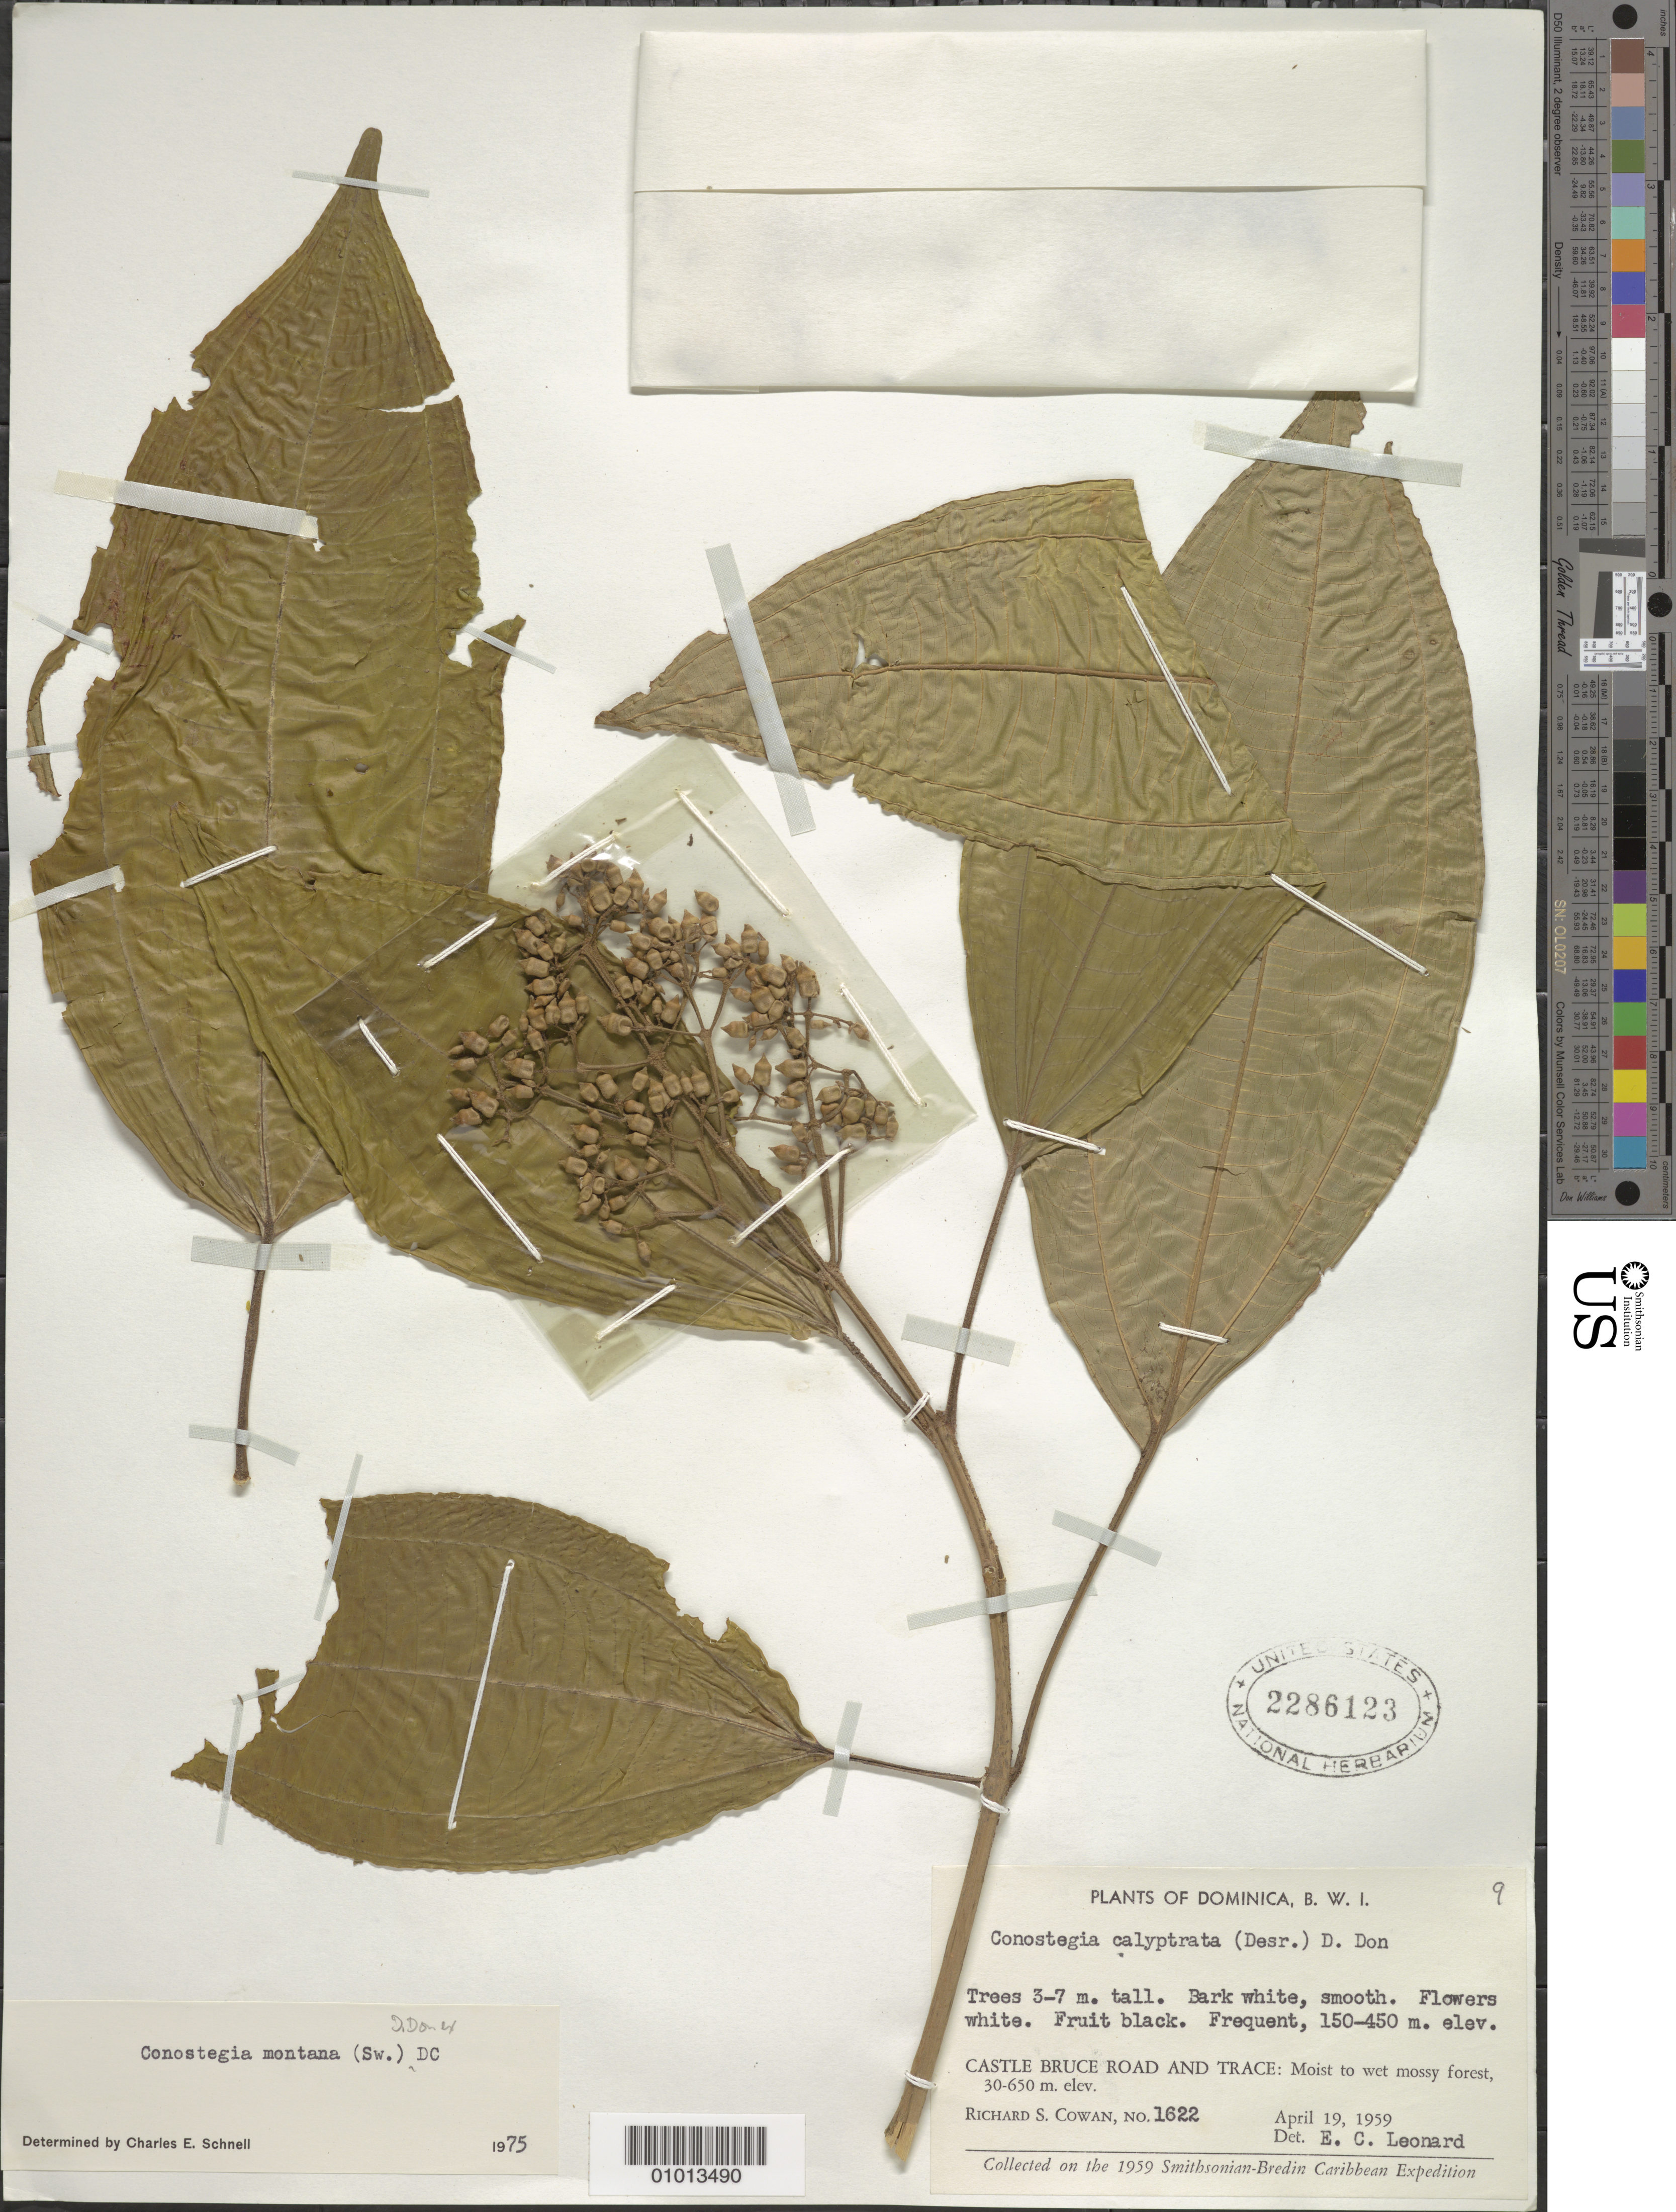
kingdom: Plantae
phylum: Tracheophyta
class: Magnoliopsida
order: Myrtales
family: Melastomataceae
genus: Conostegia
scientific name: Conostegia montana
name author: (Sw.) D. Don ex DC.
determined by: Schnell, C. E.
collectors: R. S. Cowan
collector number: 1622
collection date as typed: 19 Apr 1959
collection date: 1959-04-19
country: Dominica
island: Dominica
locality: Castle Bruce road and Trace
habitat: Moist to wet mossy forest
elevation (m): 150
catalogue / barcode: US 2286123